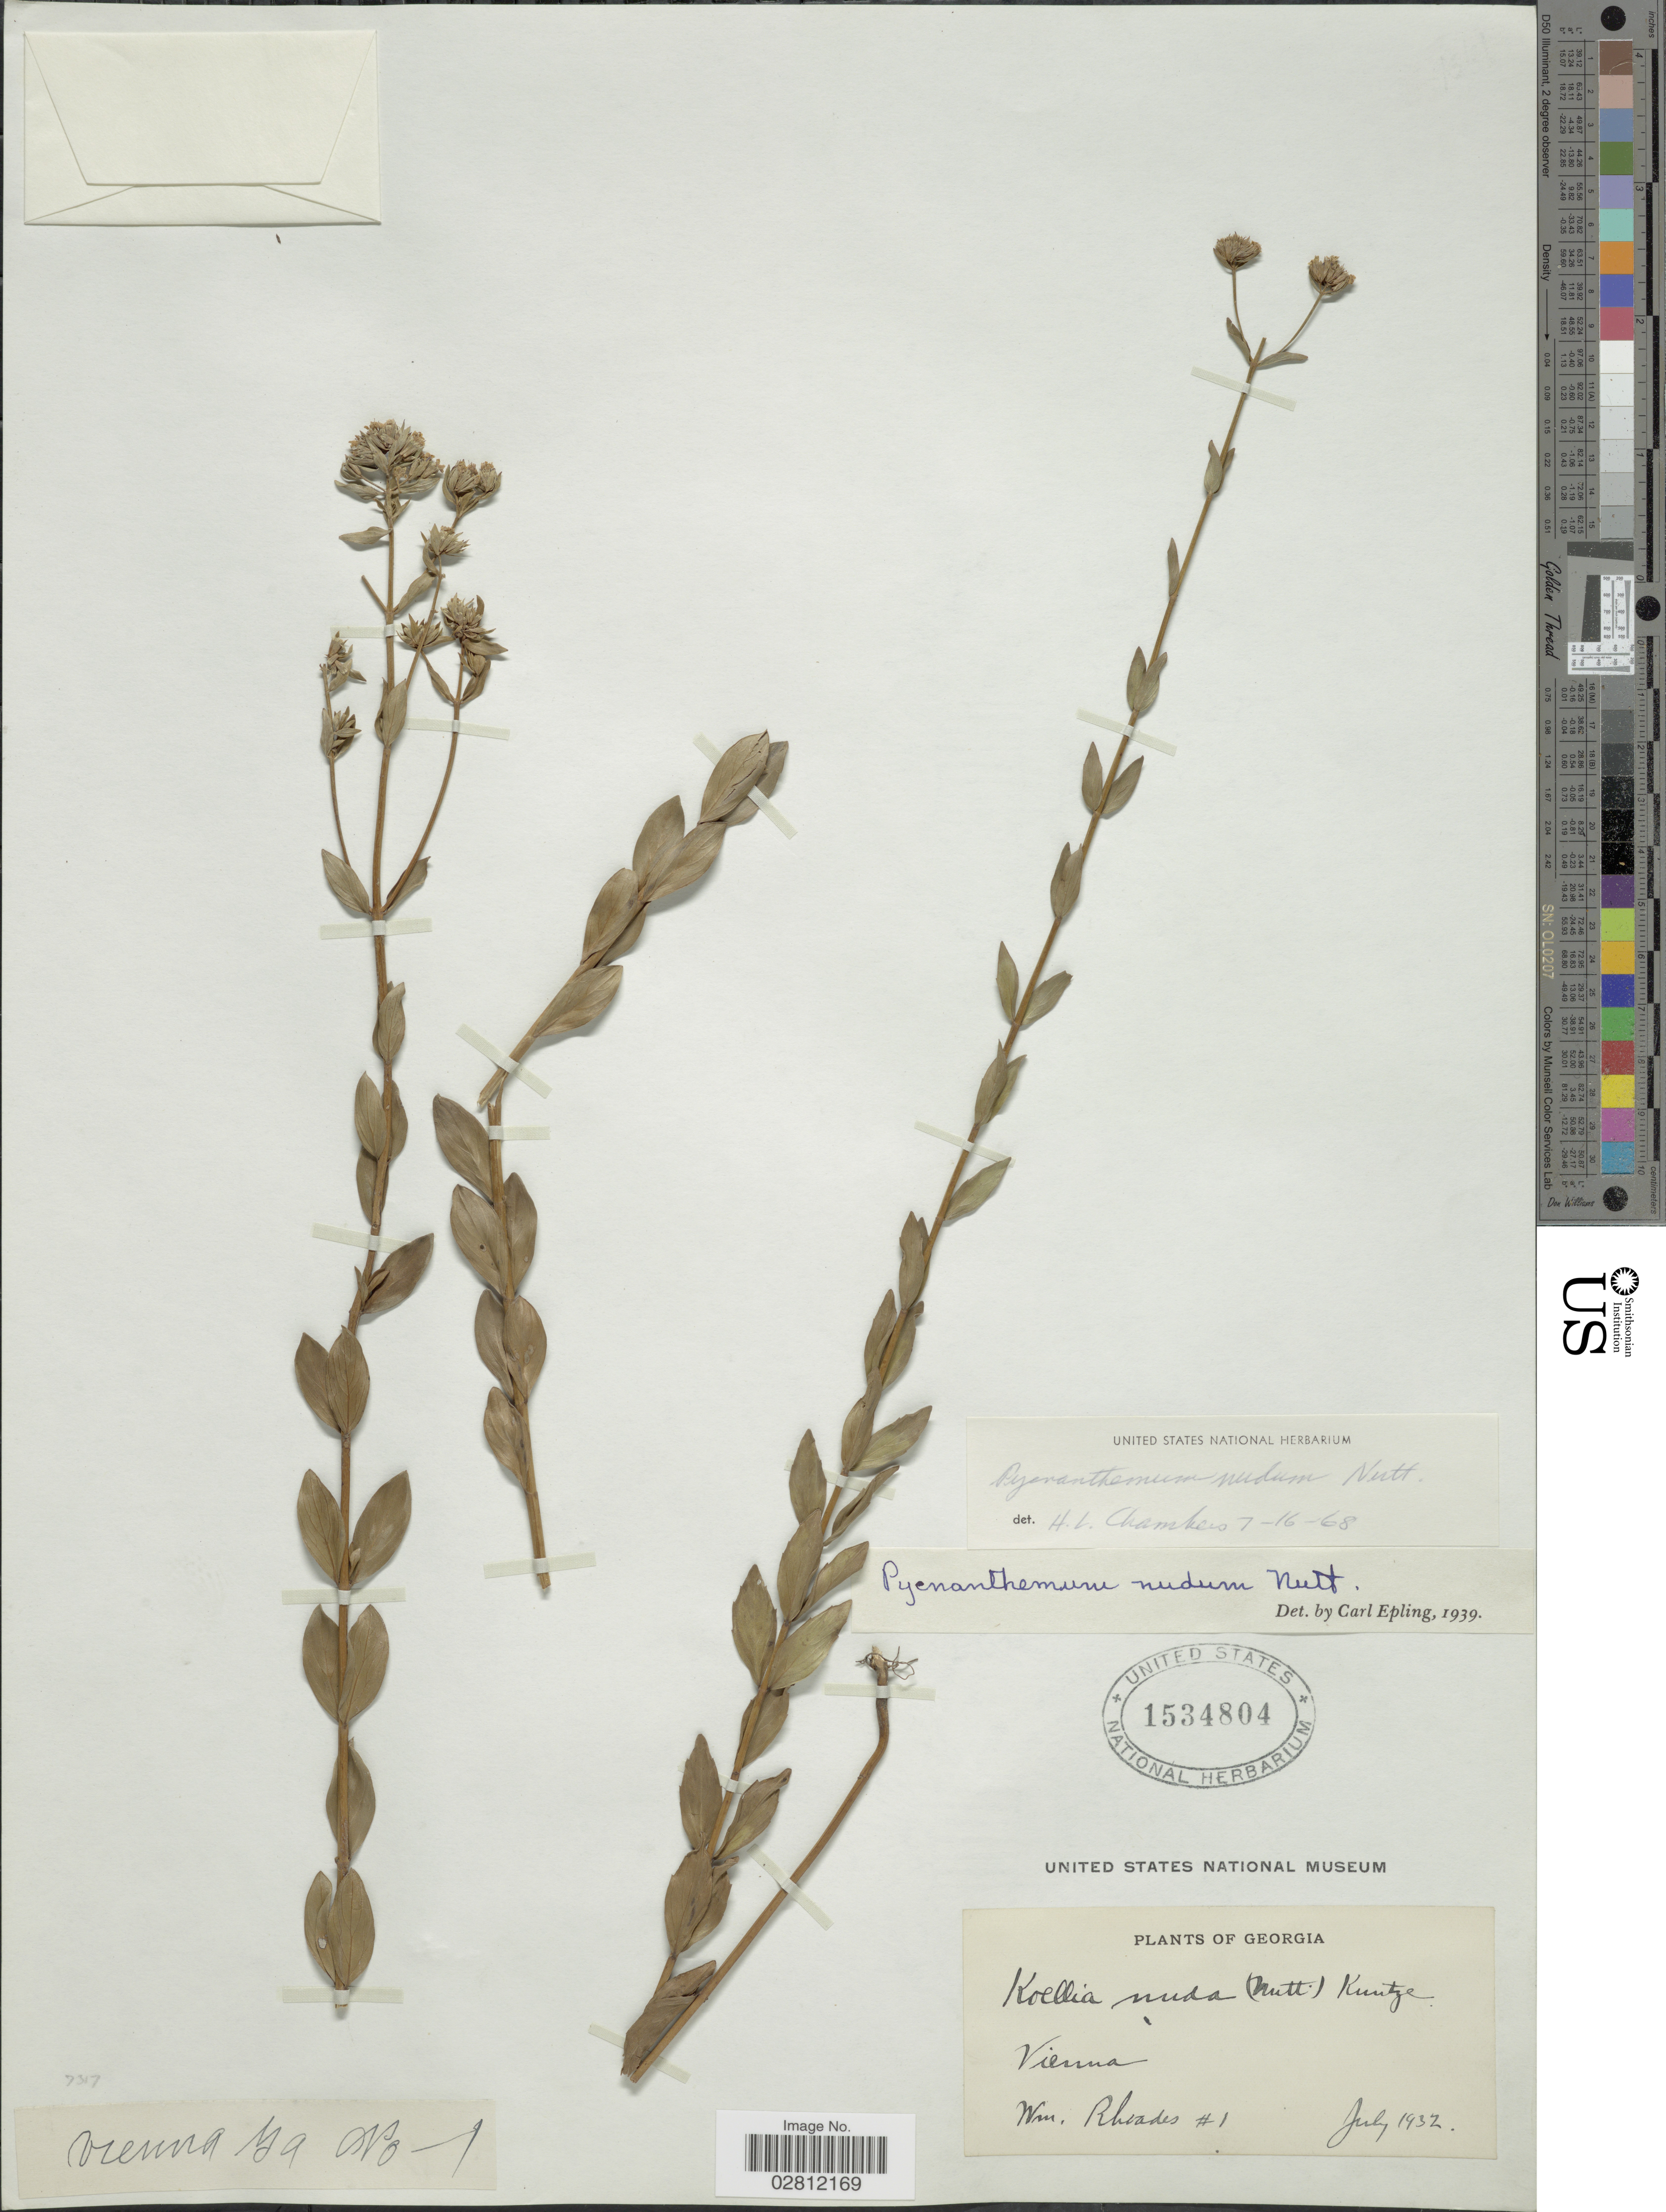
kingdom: Plantae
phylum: Tracheophyta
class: Magnoliopsida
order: Lamiales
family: Lamiaceae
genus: Pycnanthemum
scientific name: Pycnanthemum nudum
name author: Nutt.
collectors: W. Rhoades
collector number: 1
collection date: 1932-07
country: United States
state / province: Georgia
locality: Vienna.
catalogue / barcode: US 1534804